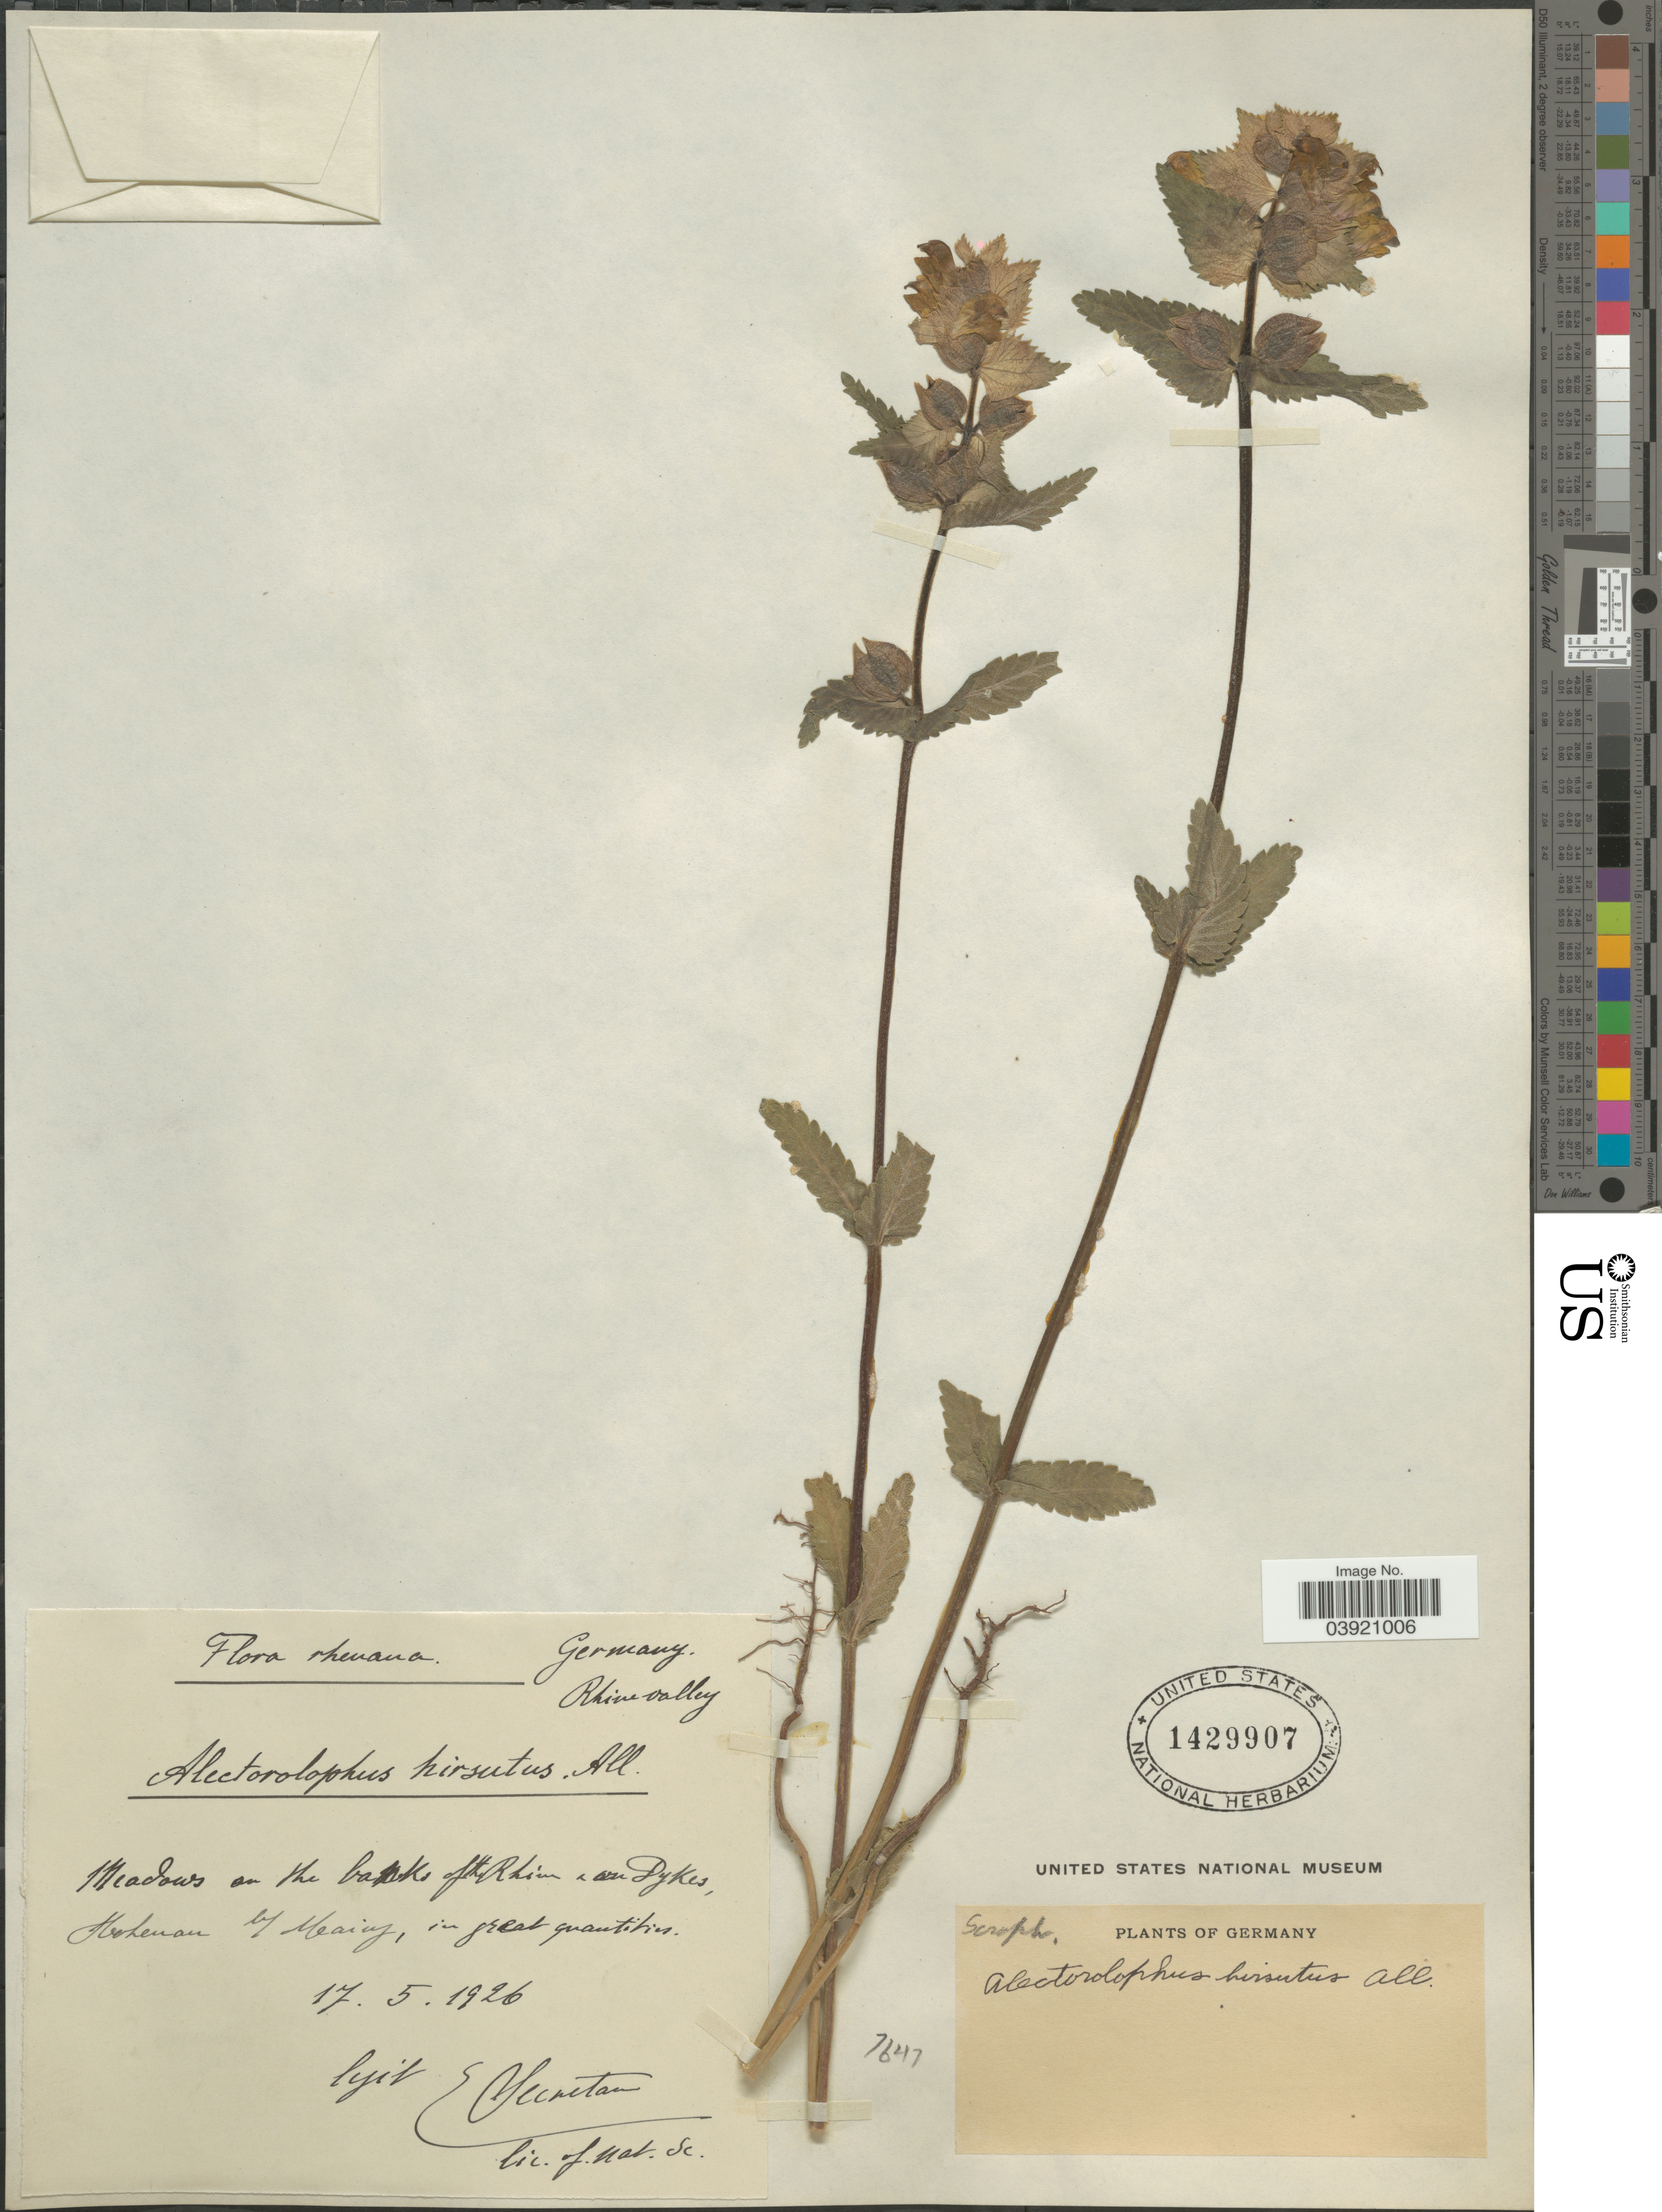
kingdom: Plantae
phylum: Tracheophyta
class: Magnoliopsida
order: Lamiales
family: Orobanchaceae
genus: Rhinanthus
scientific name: Rhinanthus hirsutus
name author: Lam.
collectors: E. Secretan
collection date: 1926-05-17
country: Germany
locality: Rhenana. Rhine valley. Meadows on the banks of the rhine [illegible text] Dykes, Hohenau b/ Mainz, in great quantities.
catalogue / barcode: US 1429907